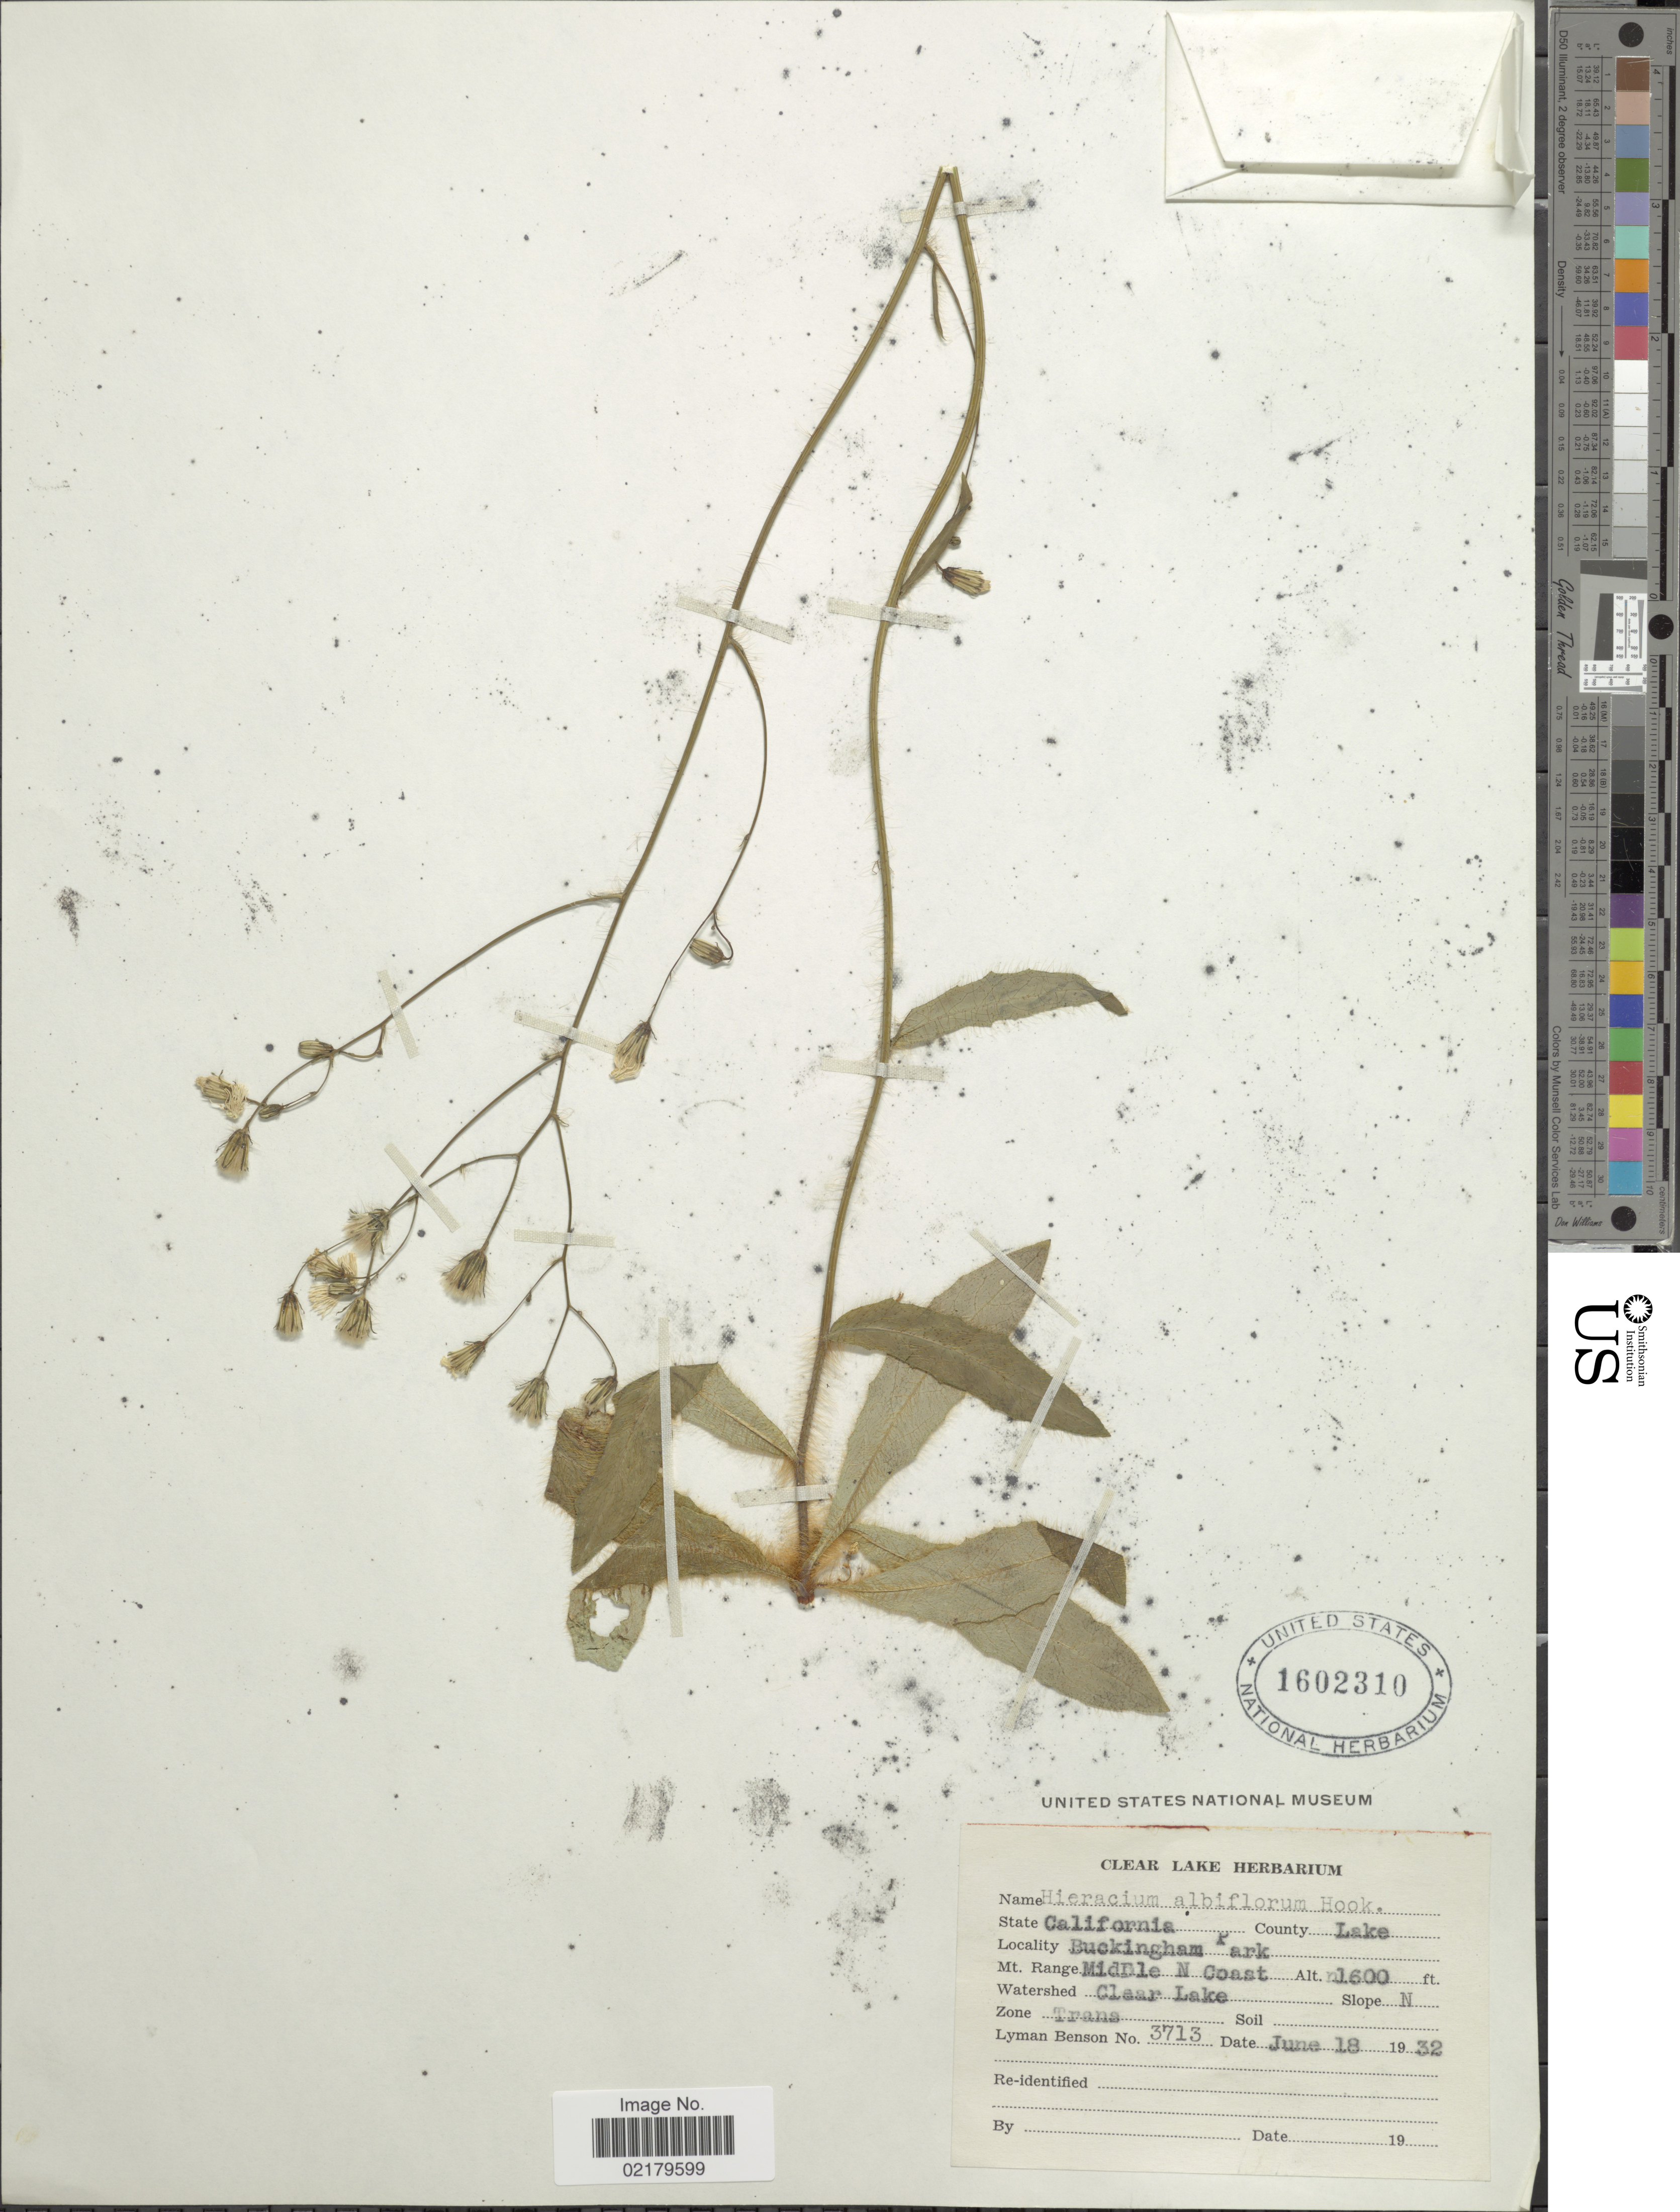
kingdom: Plantae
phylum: Tracheophyta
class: Magnoliopsida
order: Asterales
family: Asteraceae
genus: Hieracium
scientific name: Hieracium albiflorum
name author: Hook.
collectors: L. D. Benson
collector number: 3713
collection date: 1932-06-18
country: United States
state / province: California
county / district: Lake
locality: County Lake, Buckingham Park, mt Range Middle N Coast, Watershed Clear Lake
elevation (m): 488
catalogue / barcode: US 1602310